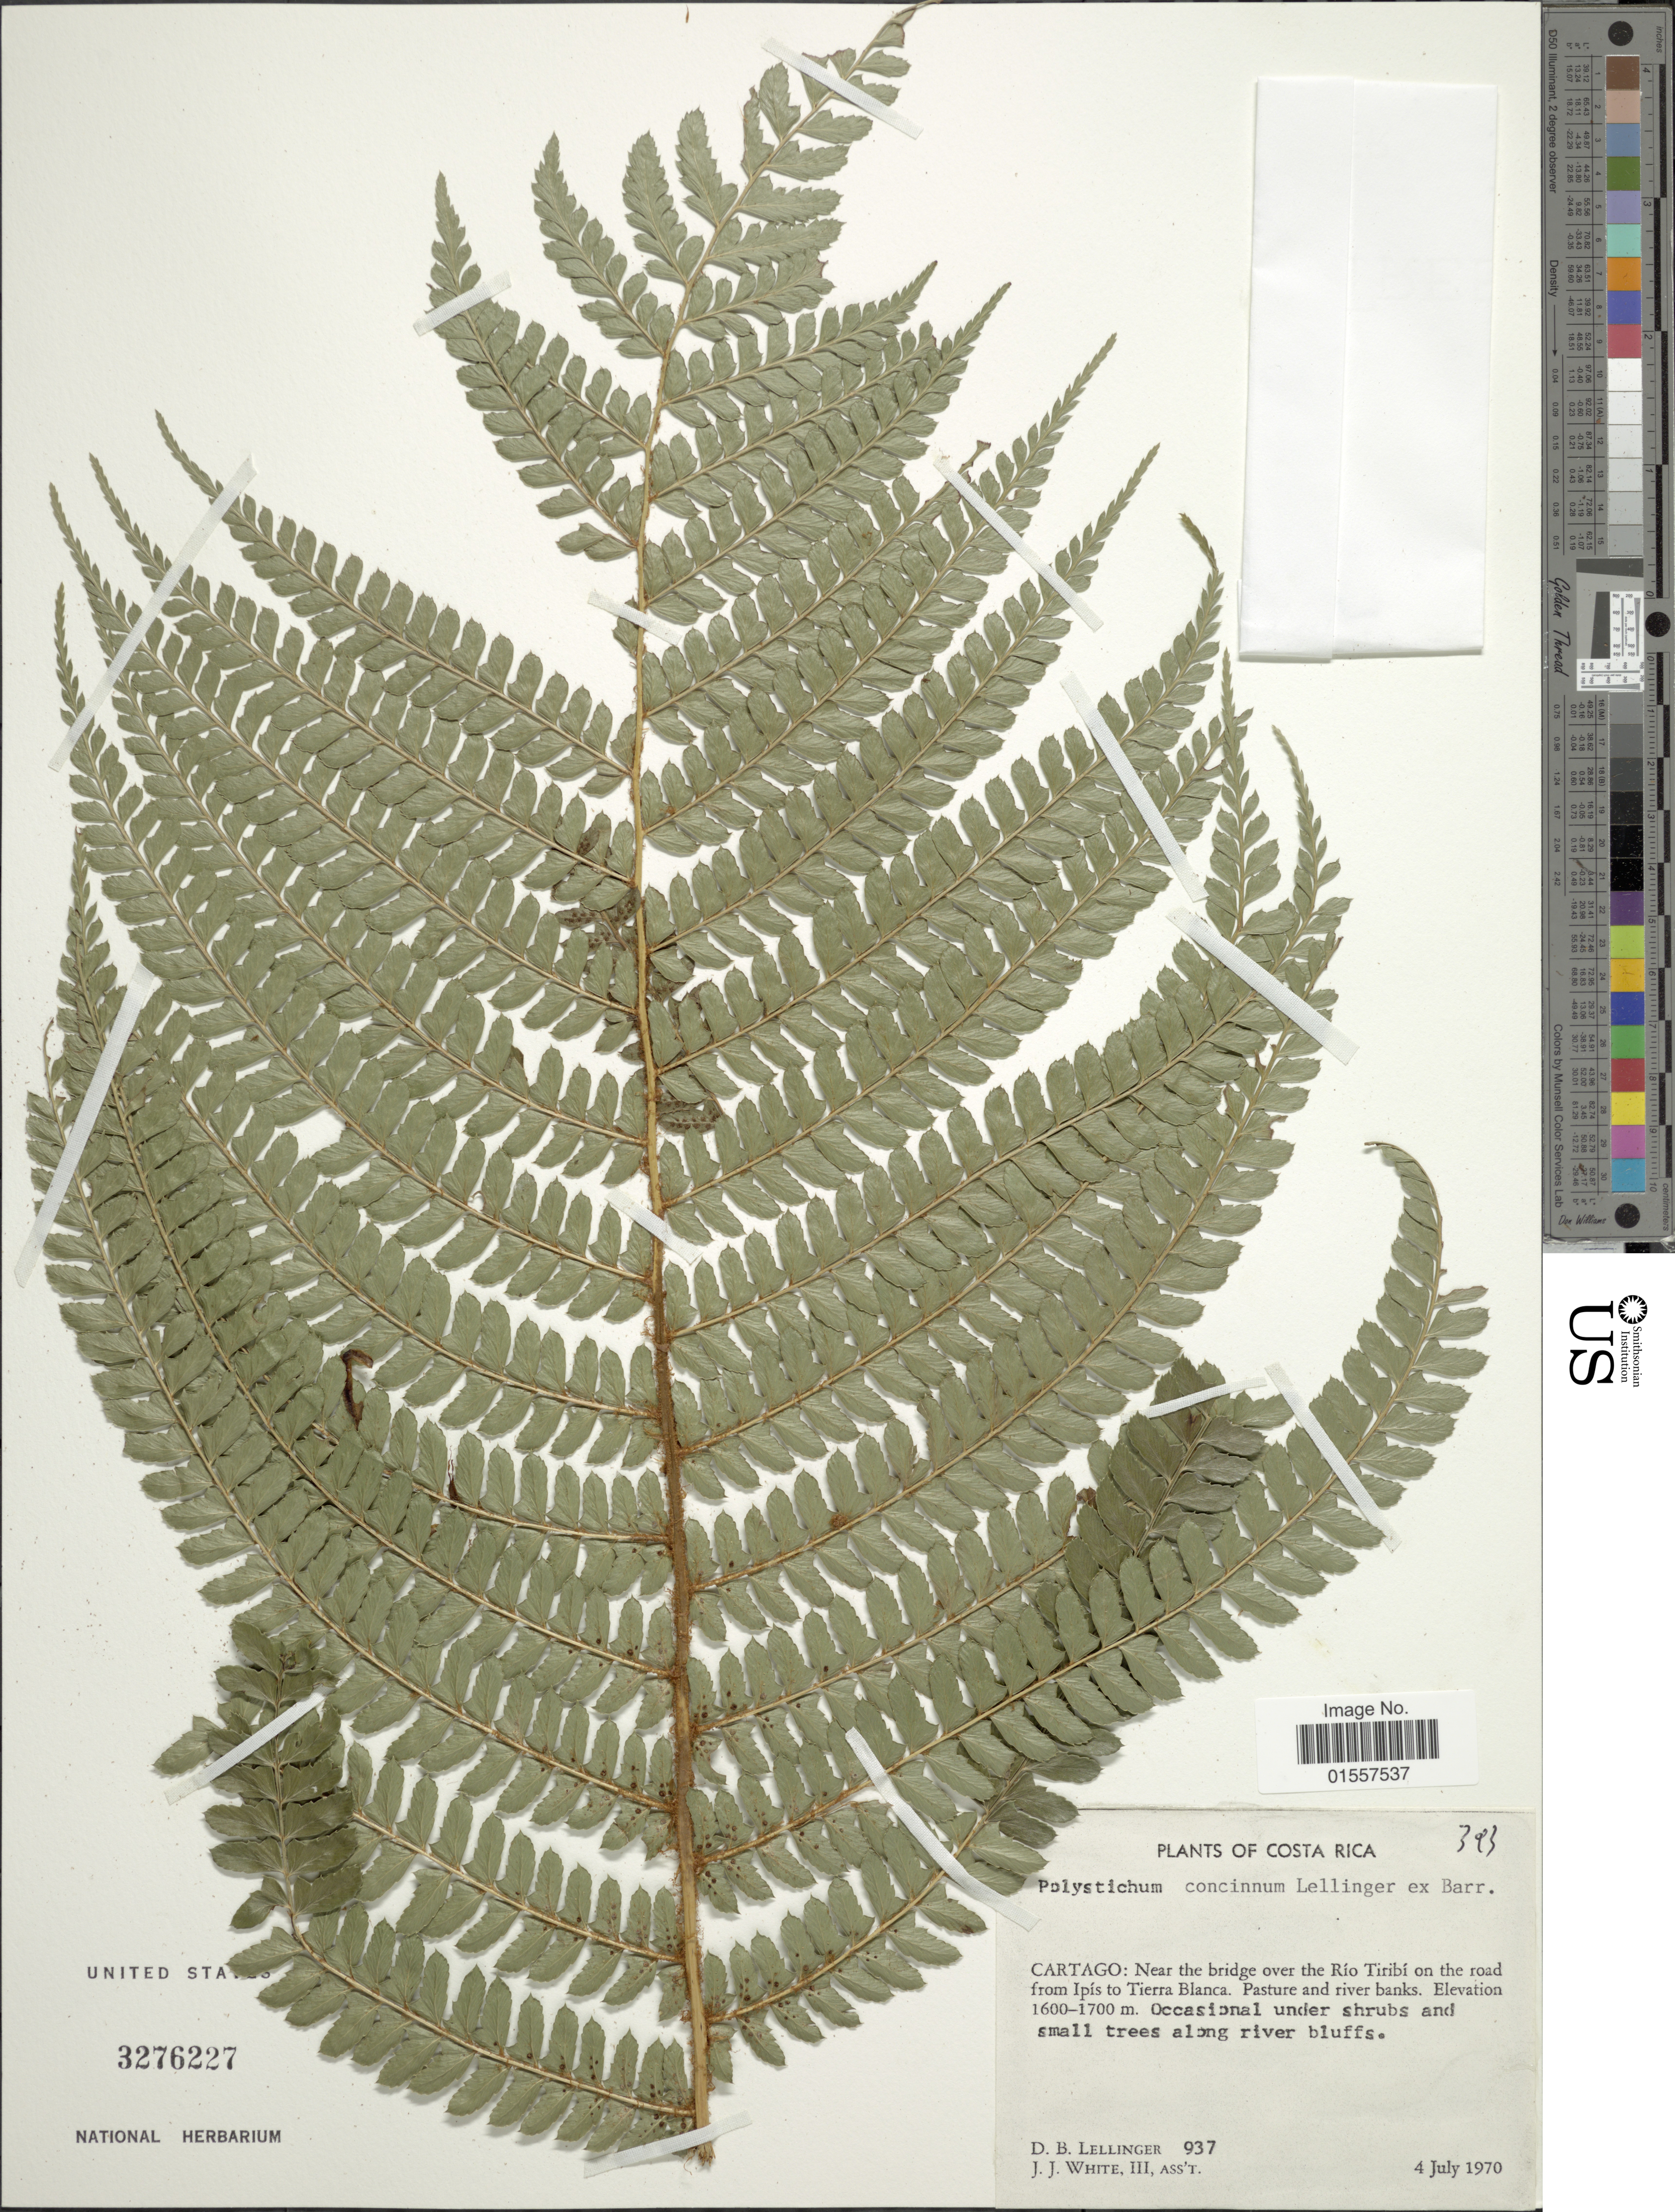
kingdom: Plantae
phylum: Tracheophyta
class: Polypodiopsida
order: Polypodiales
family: Dryopteridaceae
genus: Polystichum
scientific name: Polystichum concinnum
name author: Lellinger ex Barrington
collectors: D. B. Lellinger & J. J. White III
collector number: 937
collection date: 1970-07-04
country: Costa Rica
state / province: Cartago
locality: Cartago: near the bridge over the Rio Tiribi on the road from Ipis to Tierra Blanca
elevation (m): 1600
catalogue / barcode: US 3276227